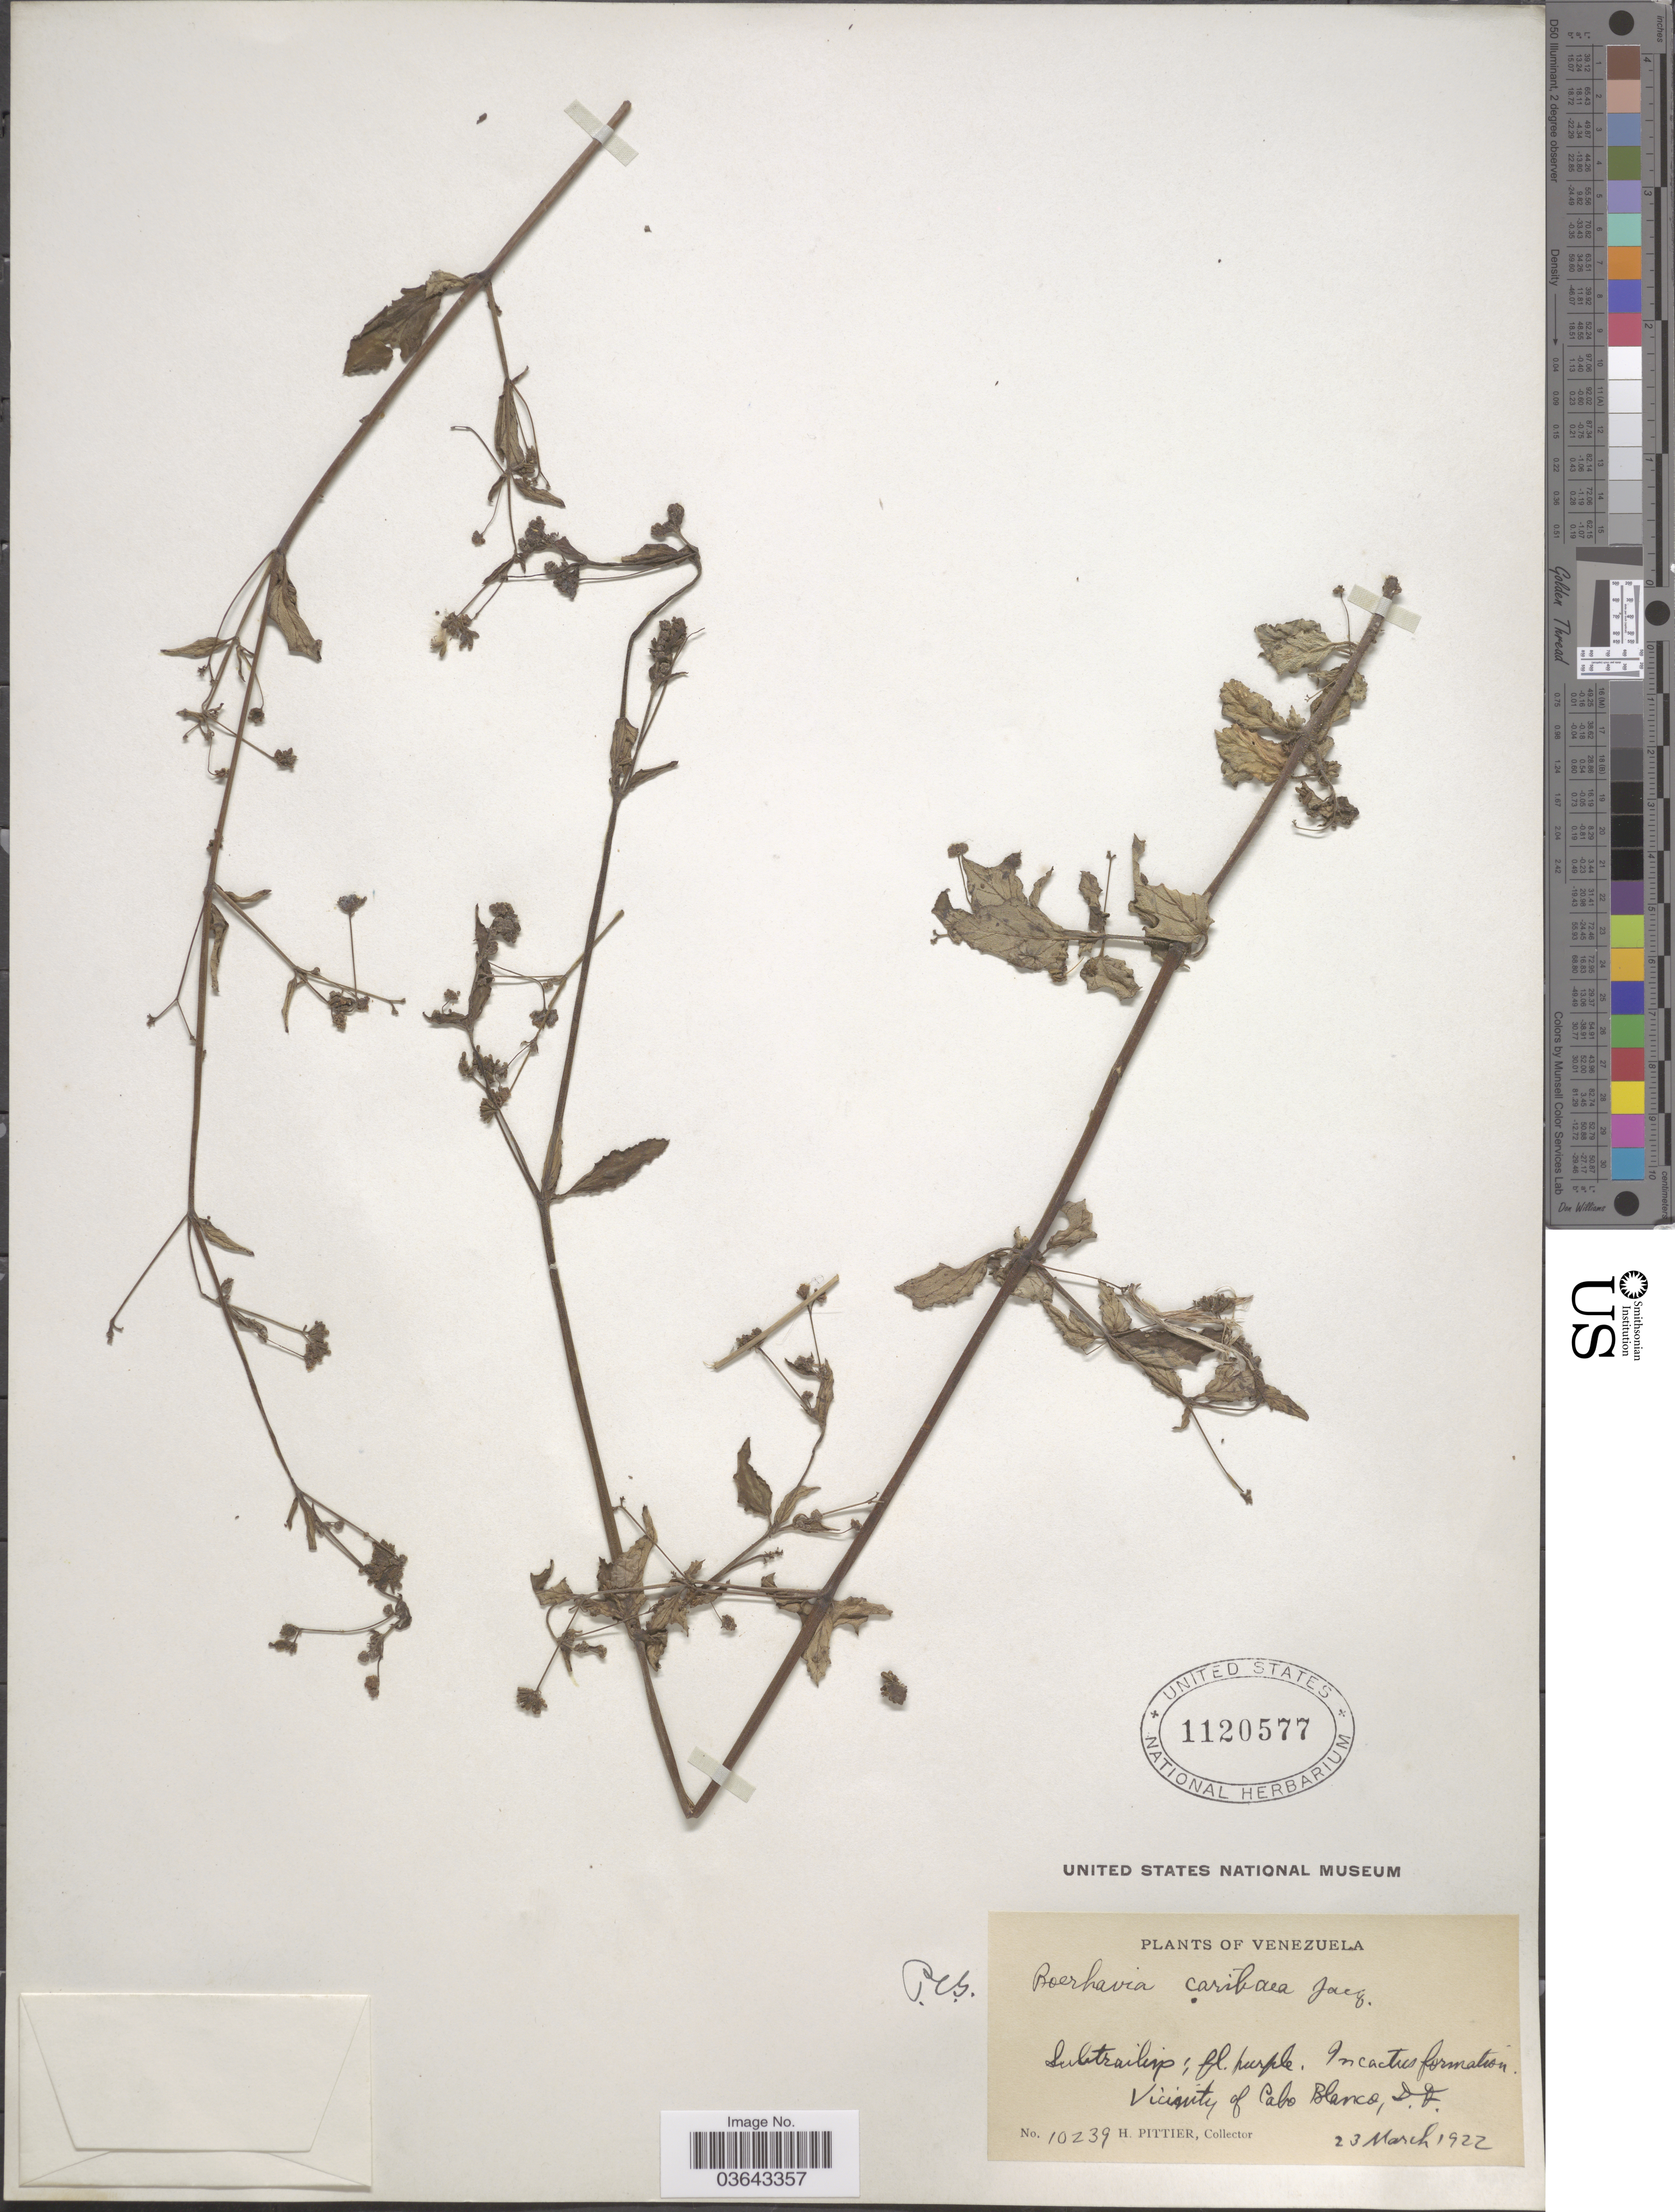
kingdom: Plantae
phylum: Tracheophyta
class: Magnoliopsida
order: Caryophyllales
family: Nyctaginaceae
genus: Boerhavia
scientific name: Boerhavia diffusa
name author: L.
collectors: H. F. Pittier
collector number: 10239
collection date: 1922-03-23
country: Venezuela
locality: Vicinity of Cabo Blanco, D. F.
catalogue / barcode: US 1120577